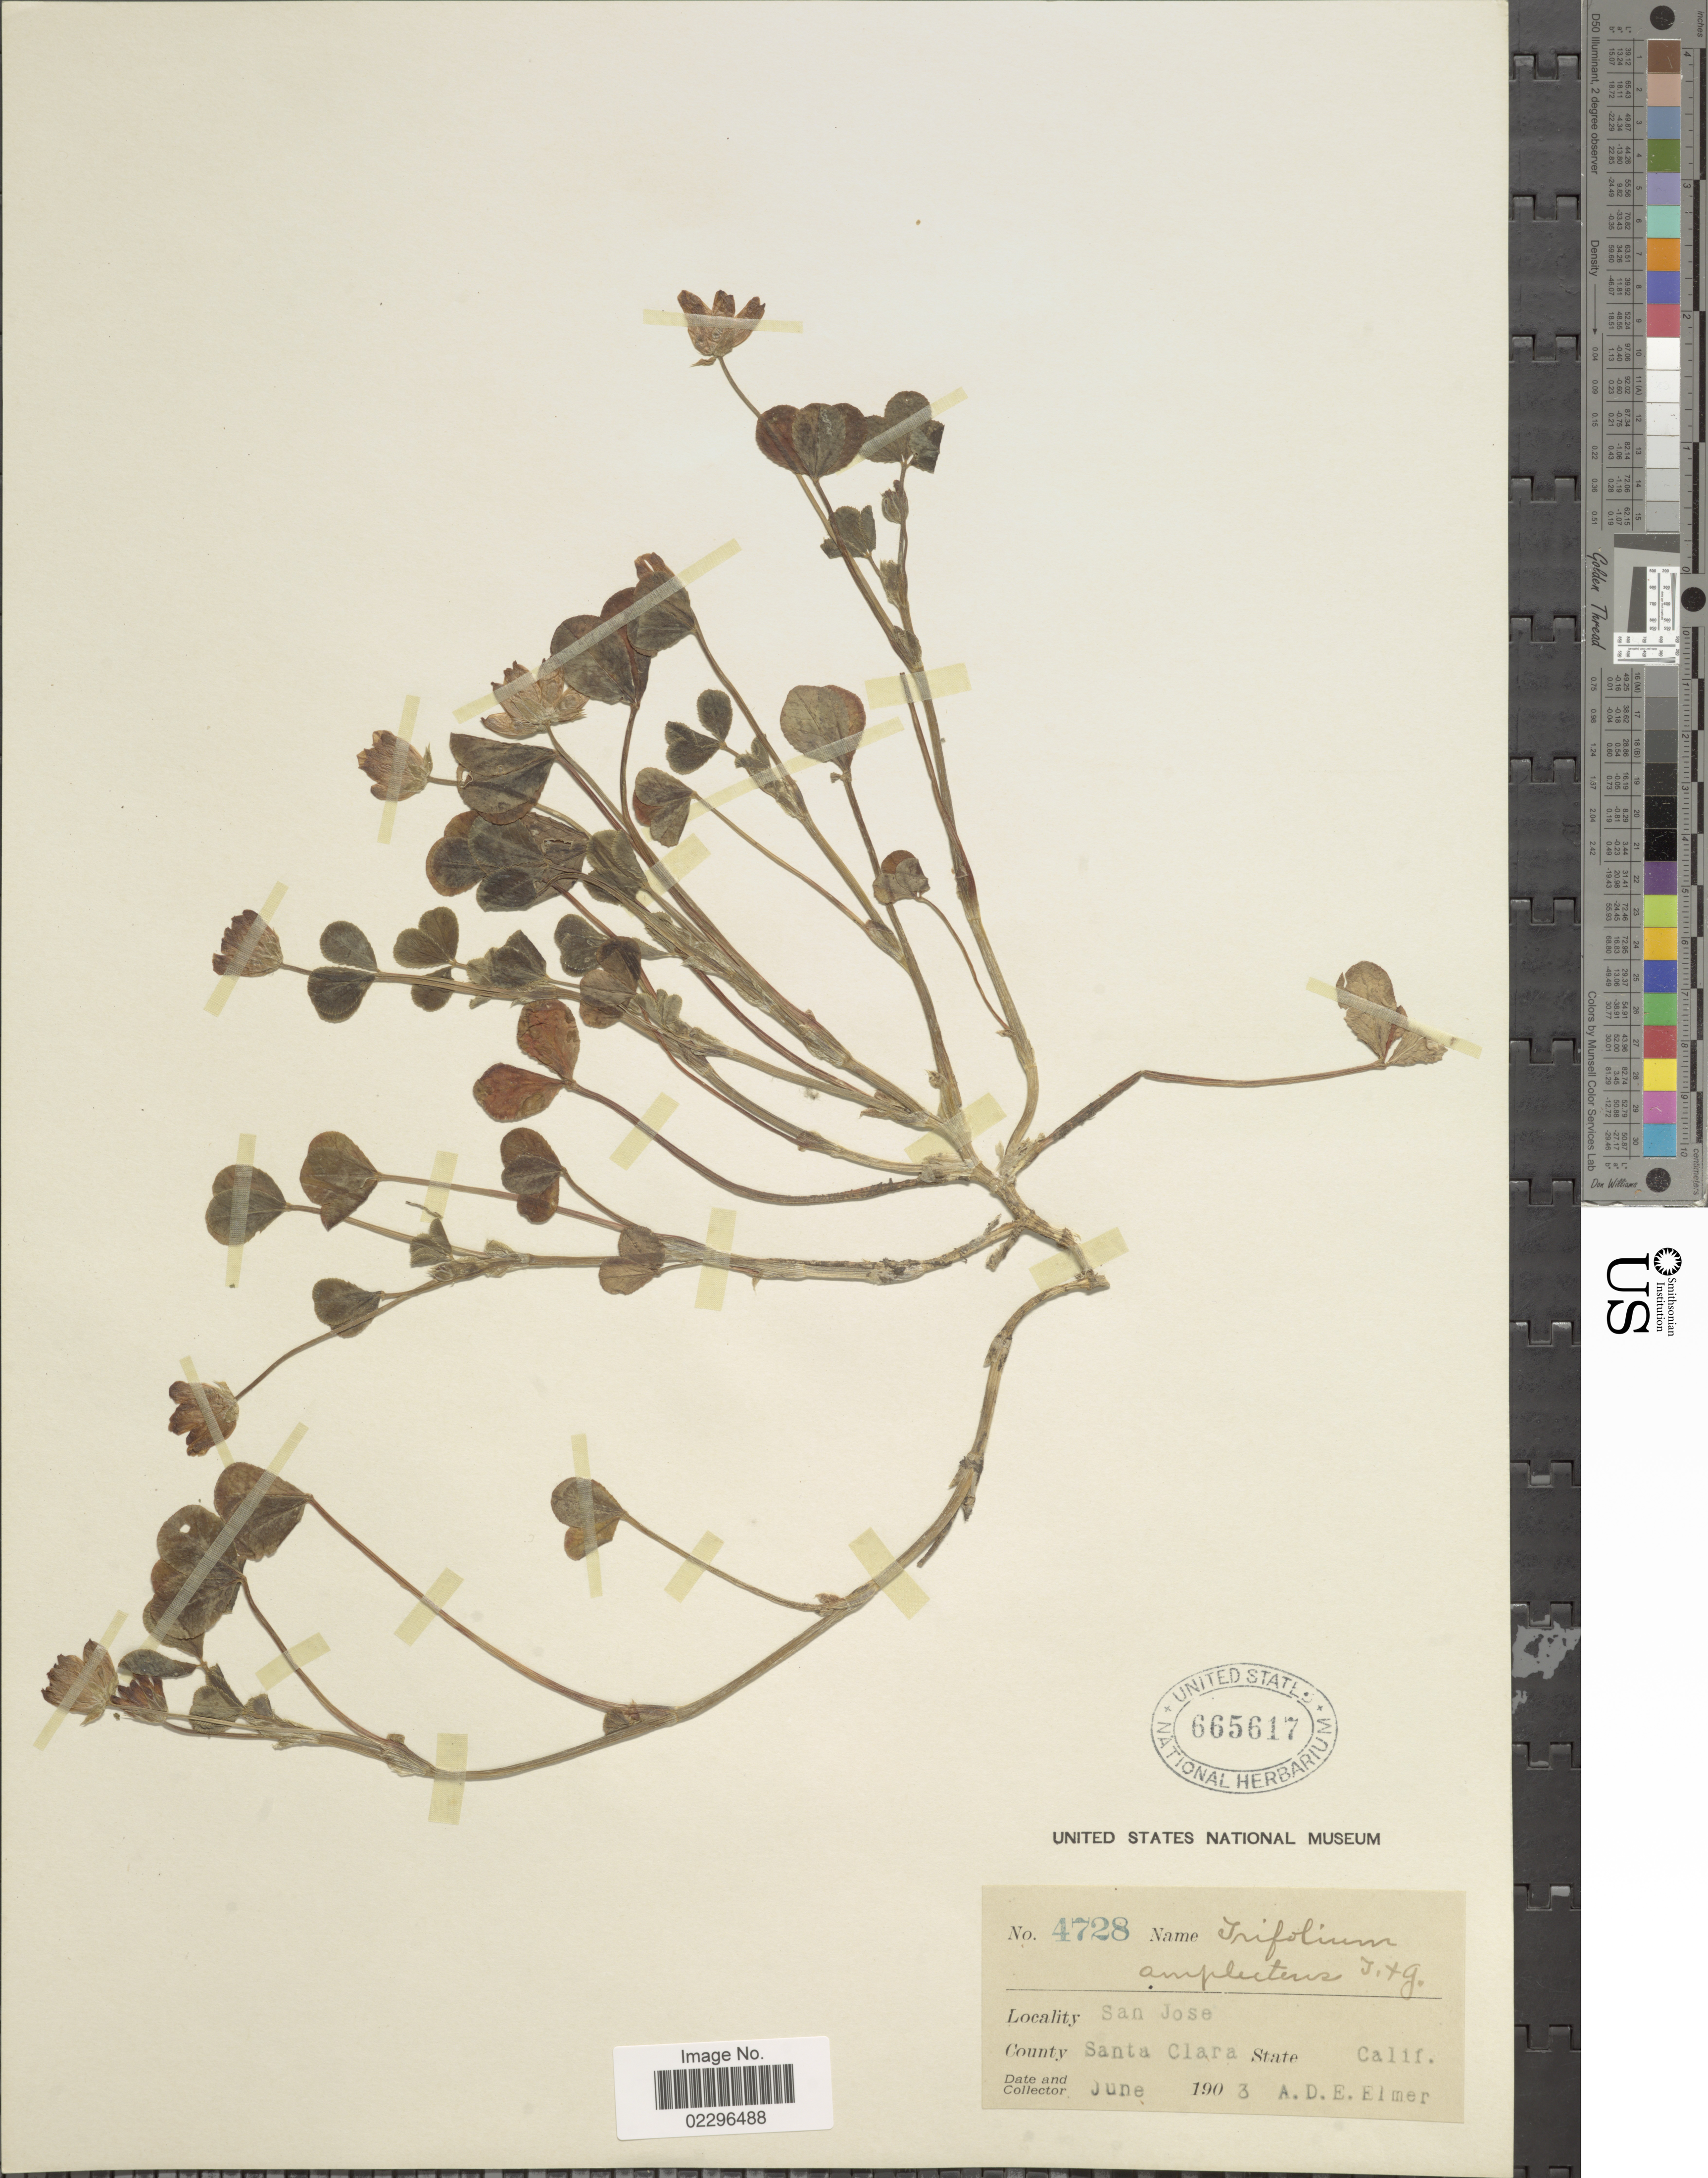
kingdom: Plantae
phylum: Tracheophyta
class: Magnoliopsida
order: Fabales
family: Fabaceae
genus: Trifolium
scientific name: Trifolium fucatum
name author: Lindl.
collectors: A. D. E. Elmer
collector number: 4728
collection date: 1903-06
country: United States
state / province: California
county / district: Santa Clara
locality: San Jose, County Santa Clara, State Calif.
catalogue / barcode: US 665617